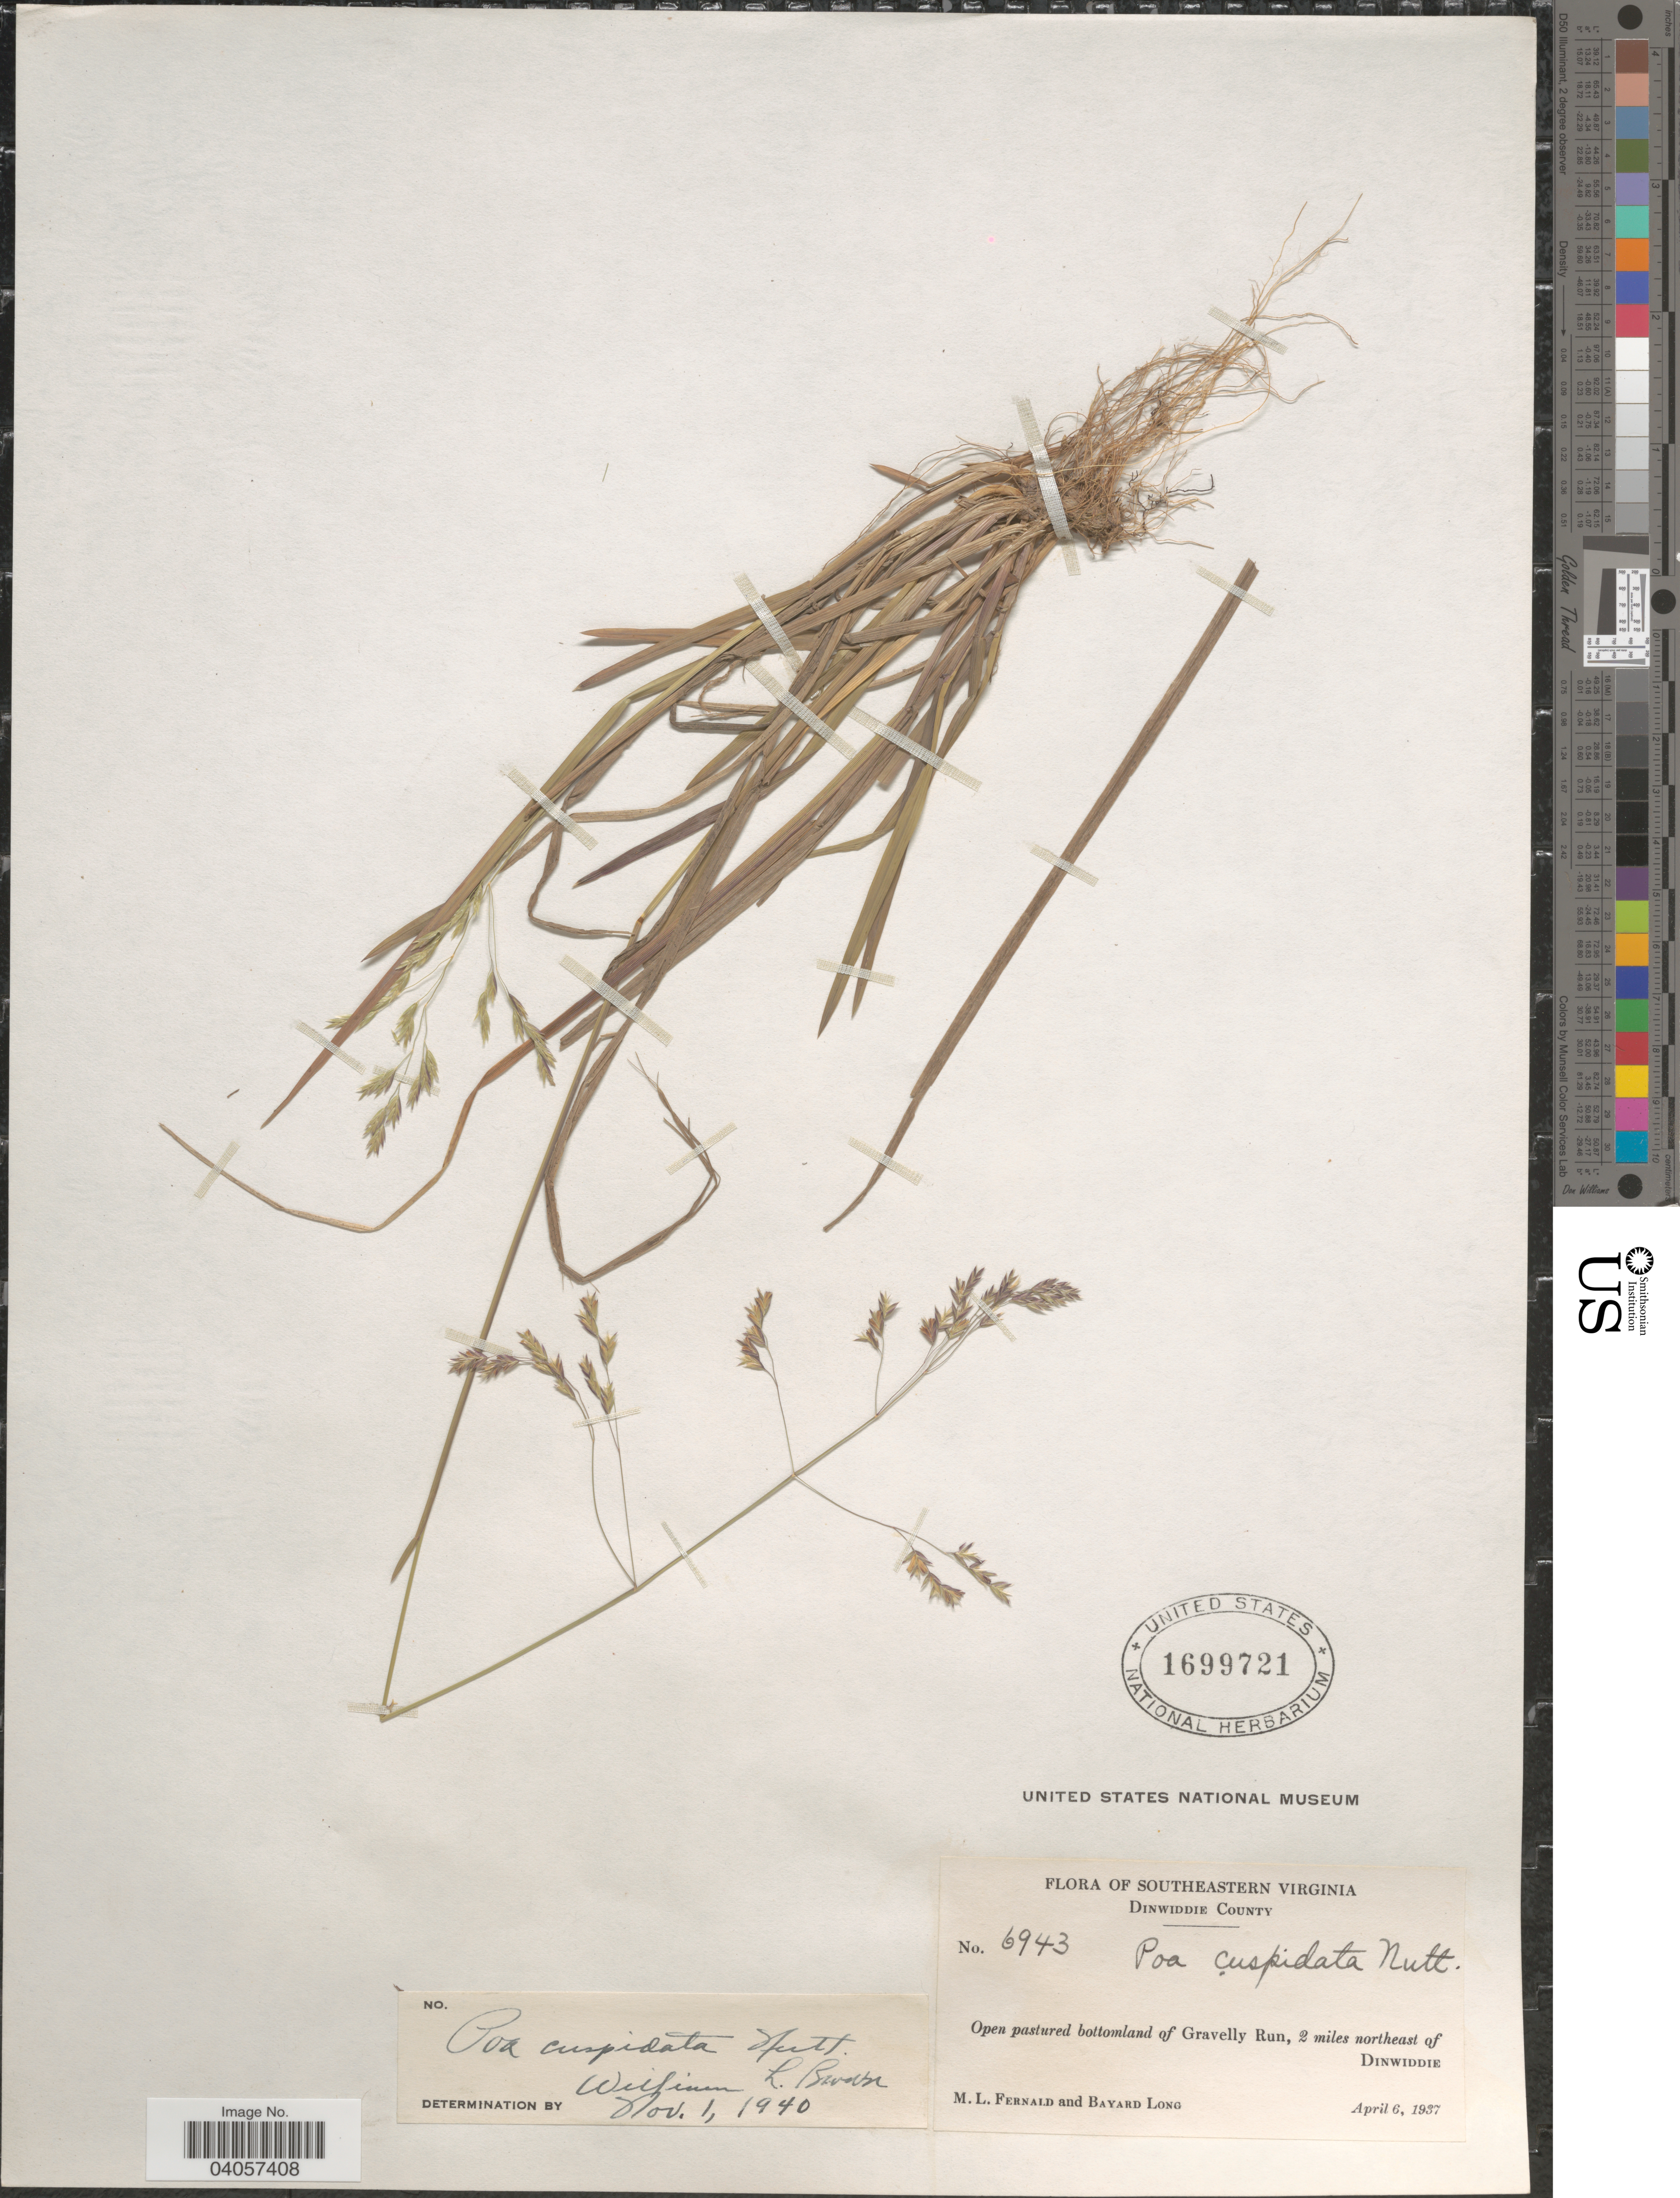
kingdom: Plantae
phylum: Tracheophyta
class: Liliopsida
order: Poales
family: Poaceae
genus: Poa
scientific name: Poa cuspidata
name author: Nutt.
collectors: M. L. Fernald & B. Long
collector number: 6943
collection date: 1937-04-06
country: United States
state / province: Virginia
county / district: Dinwiddie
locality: Southeastern Virginia. Dinwiddie County. Open pastured bottomland of Gravelly Run, 2 miles northeast of Dinwiddie.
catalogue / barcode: US 1699721